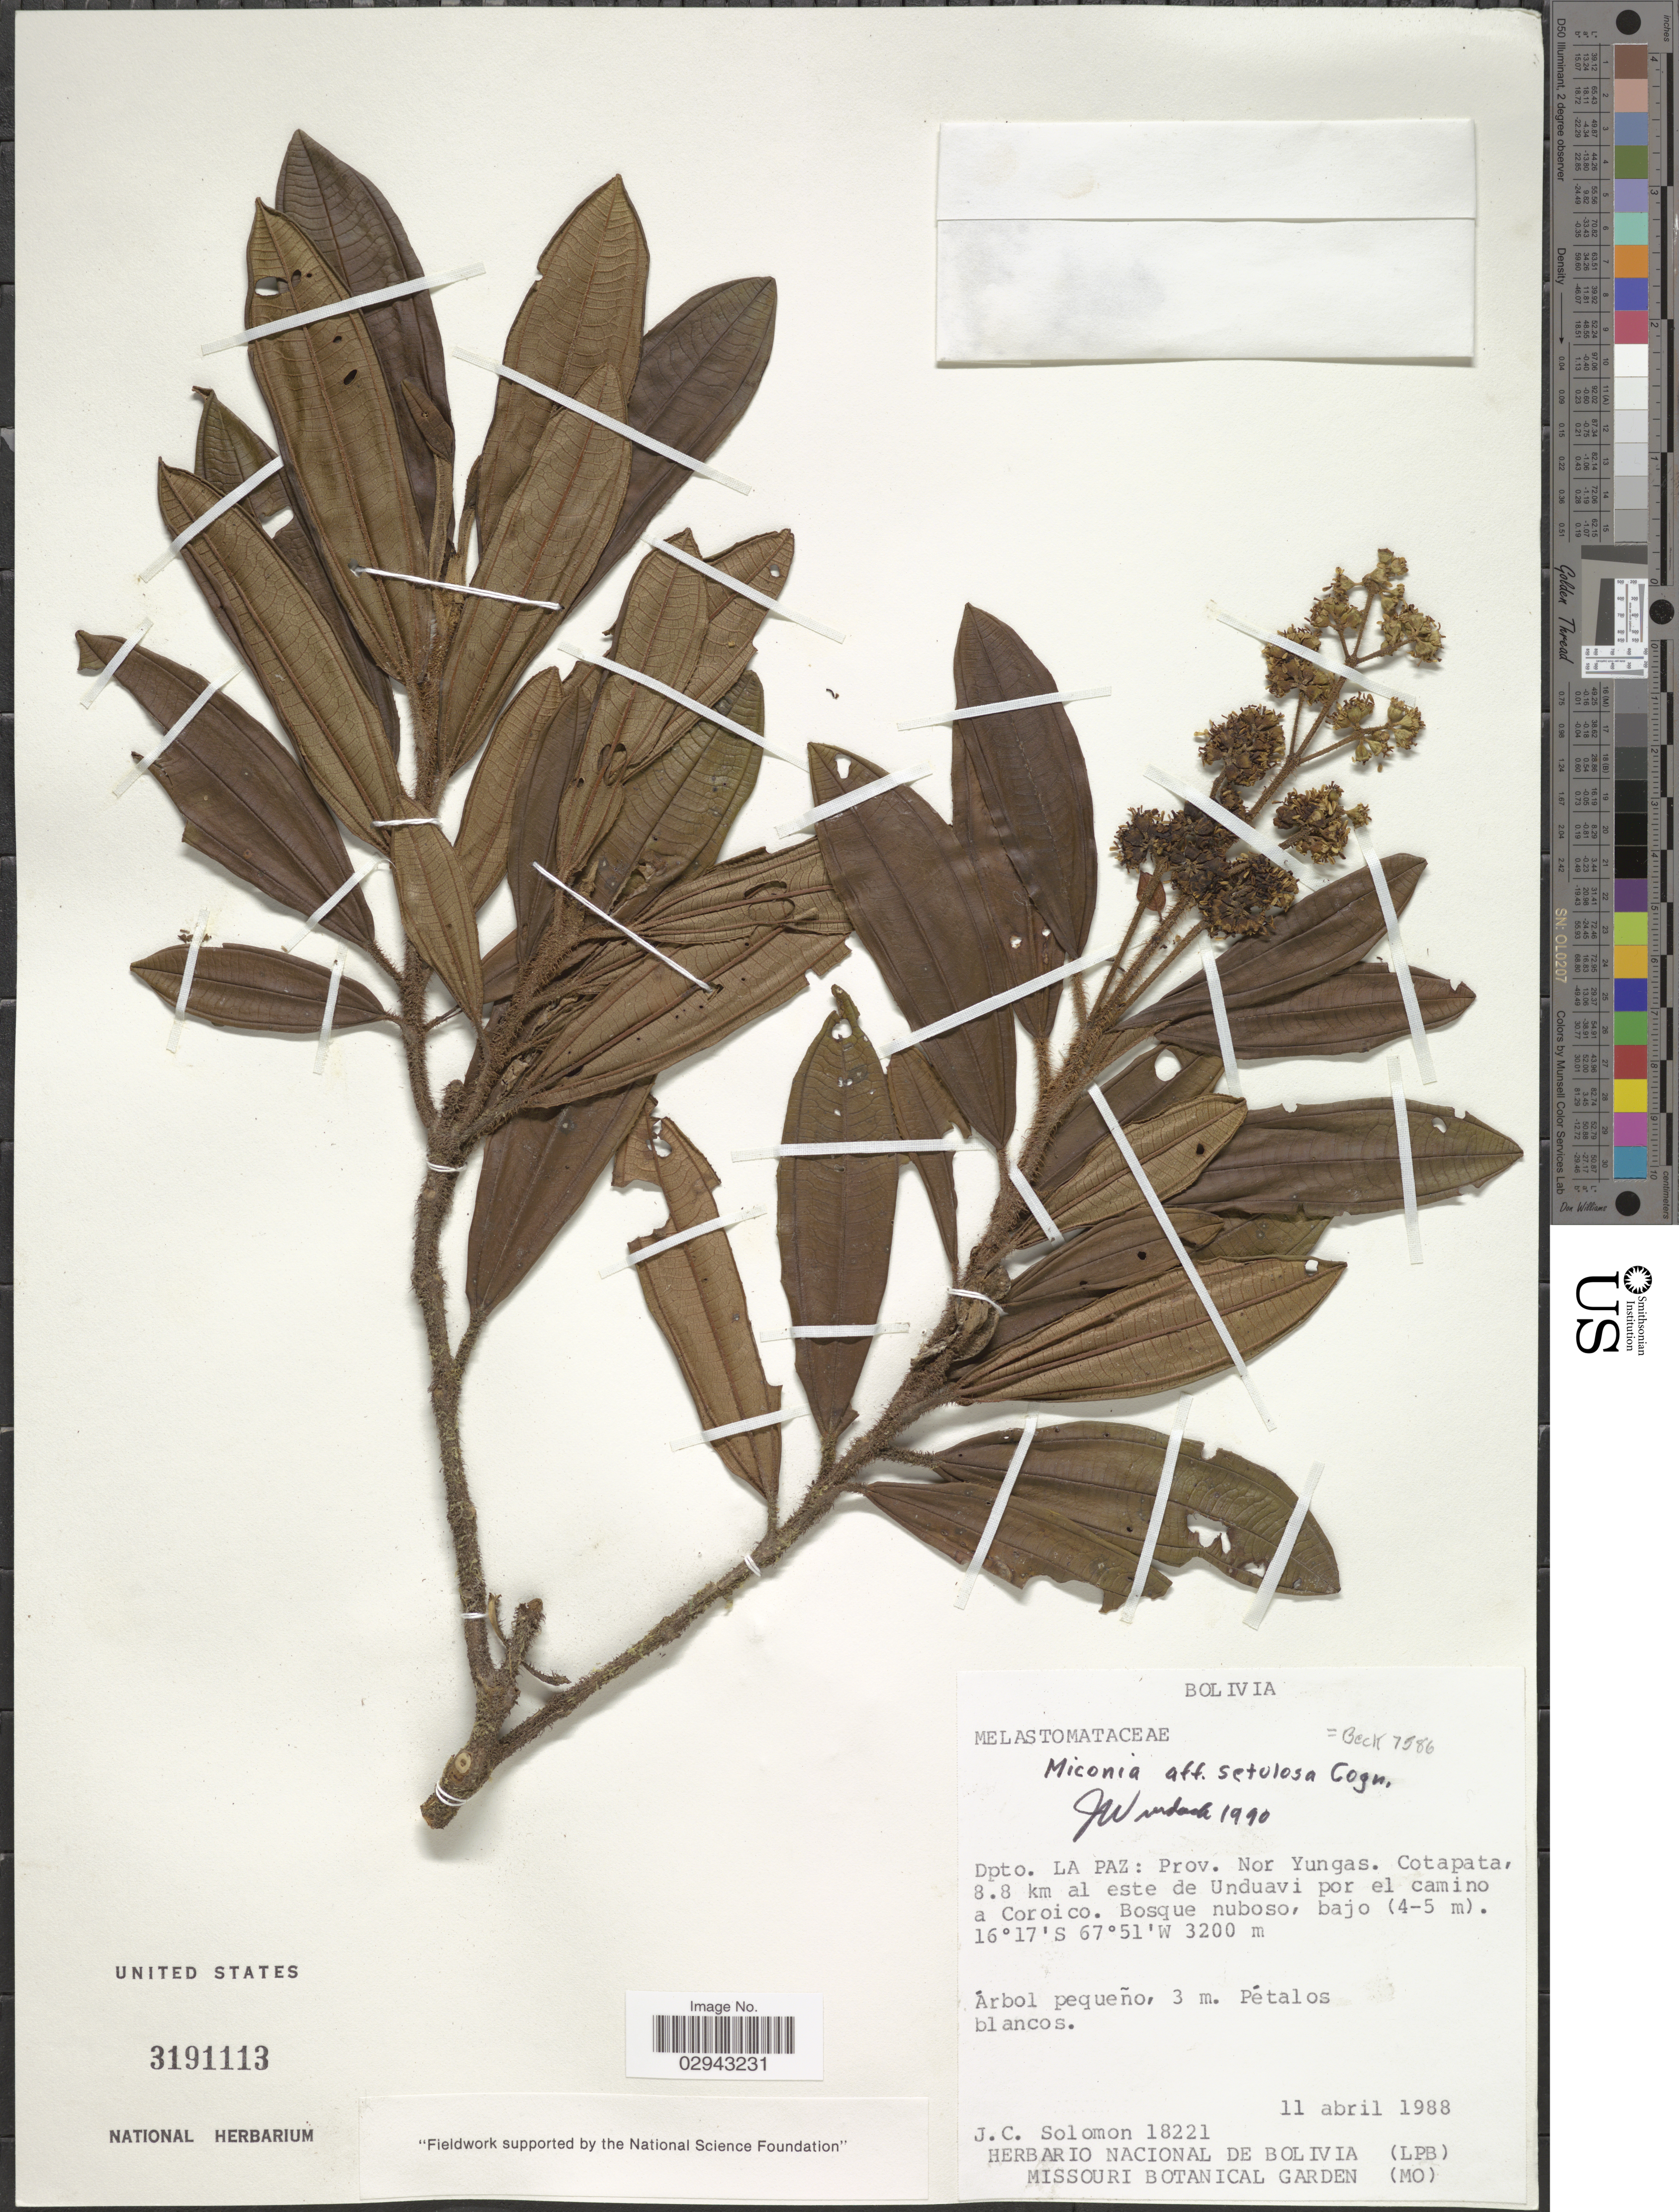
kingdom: Plantae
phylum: Tracheophyta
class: Magnoliopsida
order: Myrtales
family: Melastomataceae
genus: Miconia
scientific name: Miconia setulosa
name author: Cogn.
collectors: J. C. Solomon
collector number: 18221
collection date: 1988-04-11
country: Bolivia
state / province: La Paz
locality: Dpto. La Paz: Prov. Nor Yungas. Cotapata, 8.8 km al este de Unduavi por el camino a Coroico. Bosque nuboso, bajo (4-5m).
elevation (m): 3200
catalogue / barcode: US 3191113